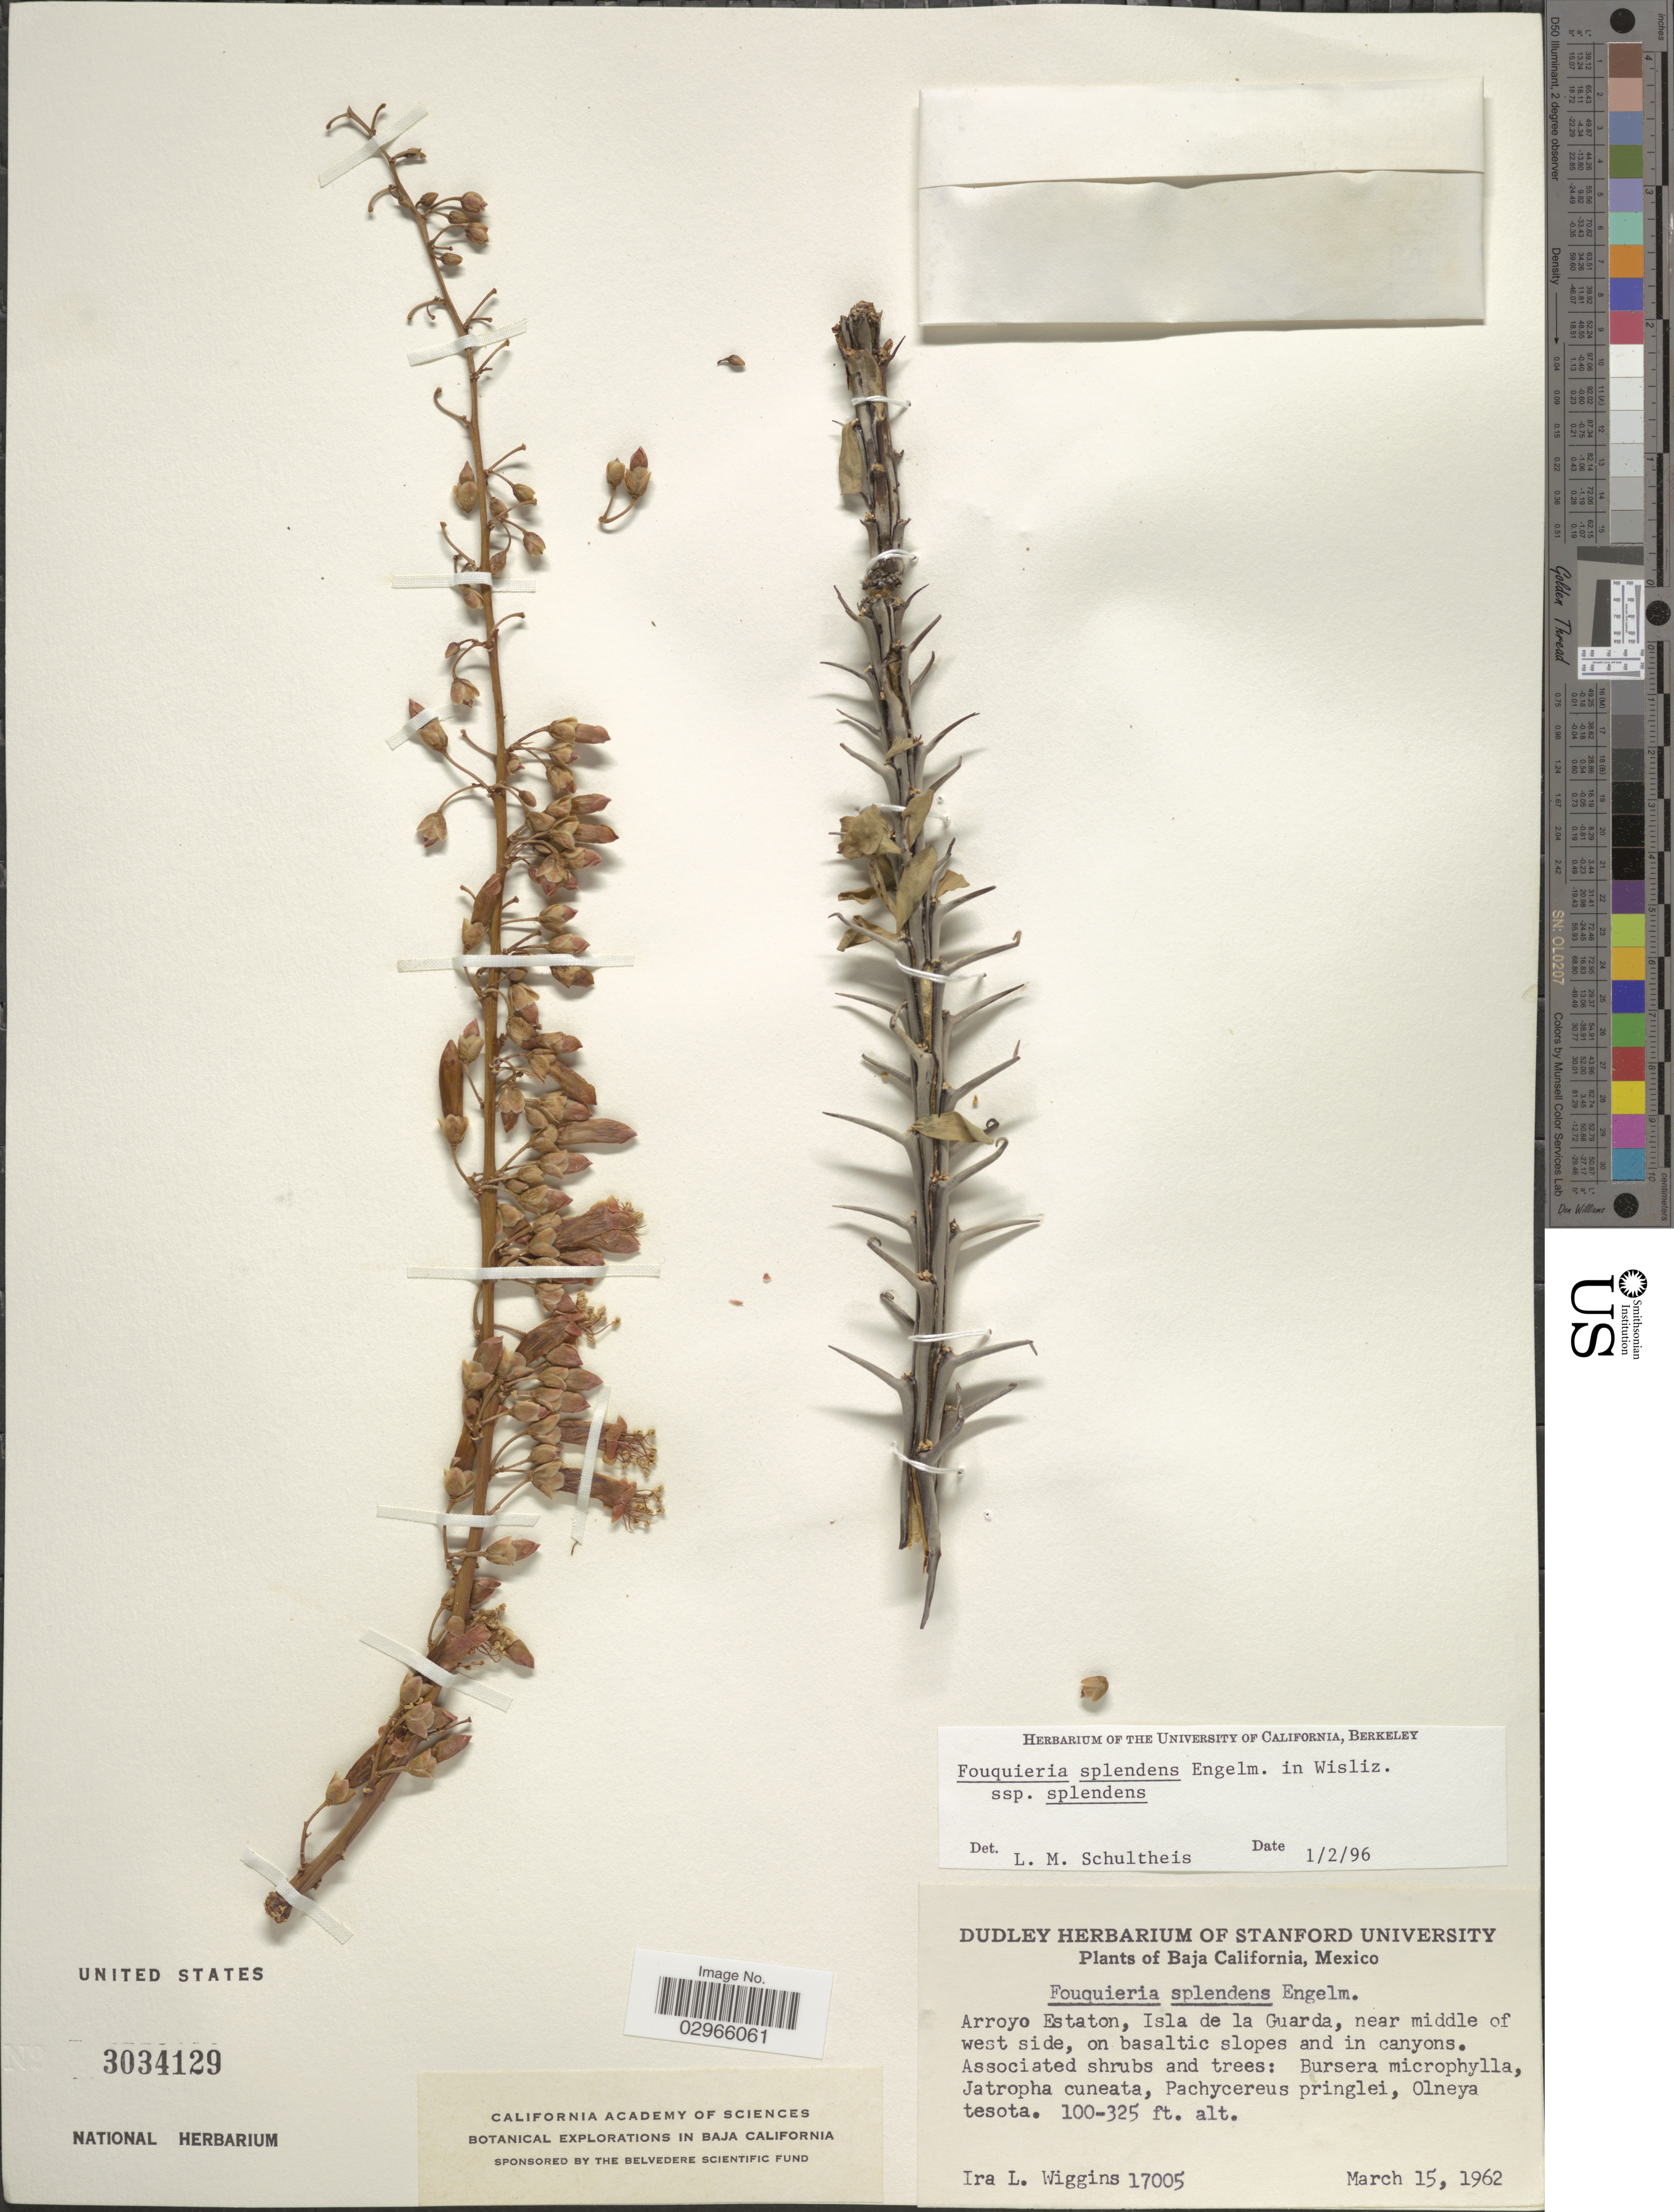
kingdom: Plantae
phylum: Tracheophyta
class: Magnoliopsida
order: Ericales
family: Fouquieriaceae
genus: Fouquieria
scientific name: Fouquieria splendens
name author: Engelm.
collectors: I. L. Wiggins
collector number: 17005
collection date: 1962-03-15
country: Mexico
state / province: Baja California Norte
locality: Arroyo Estaton, Isla de la Guarda, near middle of west side, on basaltic slopes and in canyons.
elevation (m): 30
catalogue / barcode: US 3034129